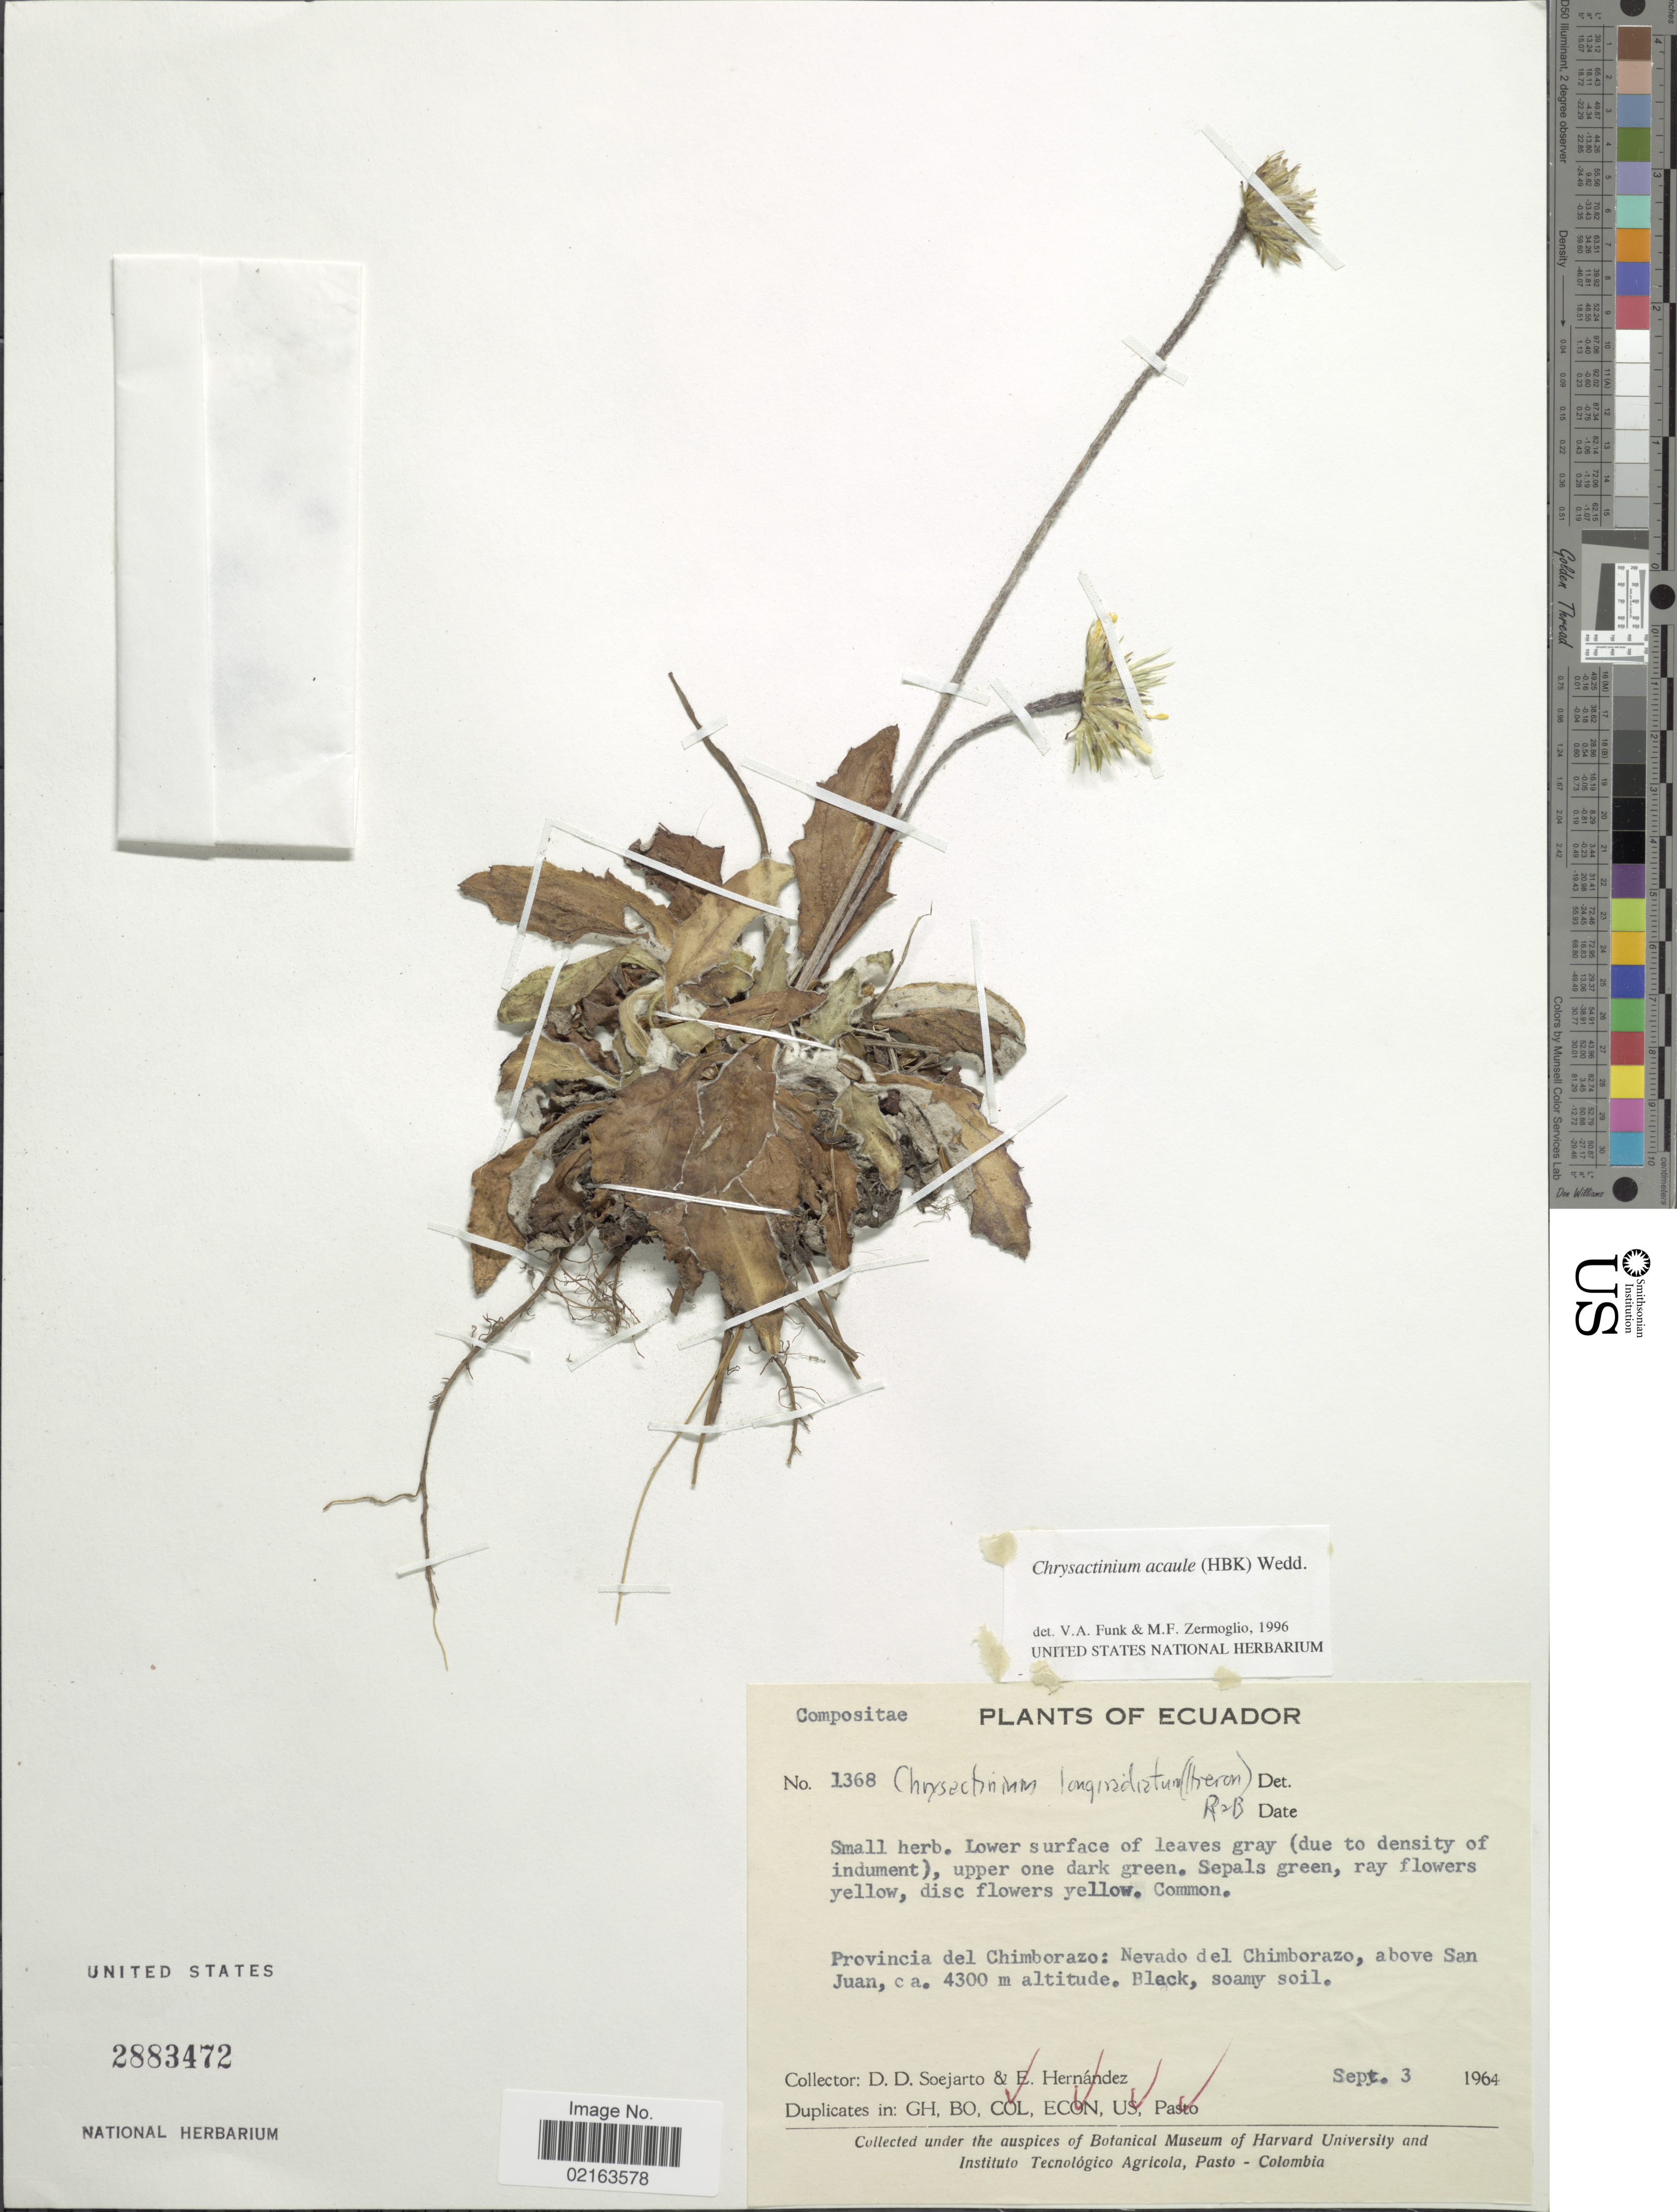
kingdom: Plantae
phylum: Tracheophyta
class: Magnoliopsida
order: Asterales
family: Asteraceae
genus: Chrysactinium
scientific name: Chrysactinium acaule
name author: (Kunth) Wedd.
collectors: E. Hernández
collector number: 1368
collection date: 1964-09-03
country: Ecuador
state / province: Chimborazo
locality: Provincia del Chimborazo: Nevado del Chimborazo, above San Juan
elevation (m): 4300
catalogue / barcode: US 2883472